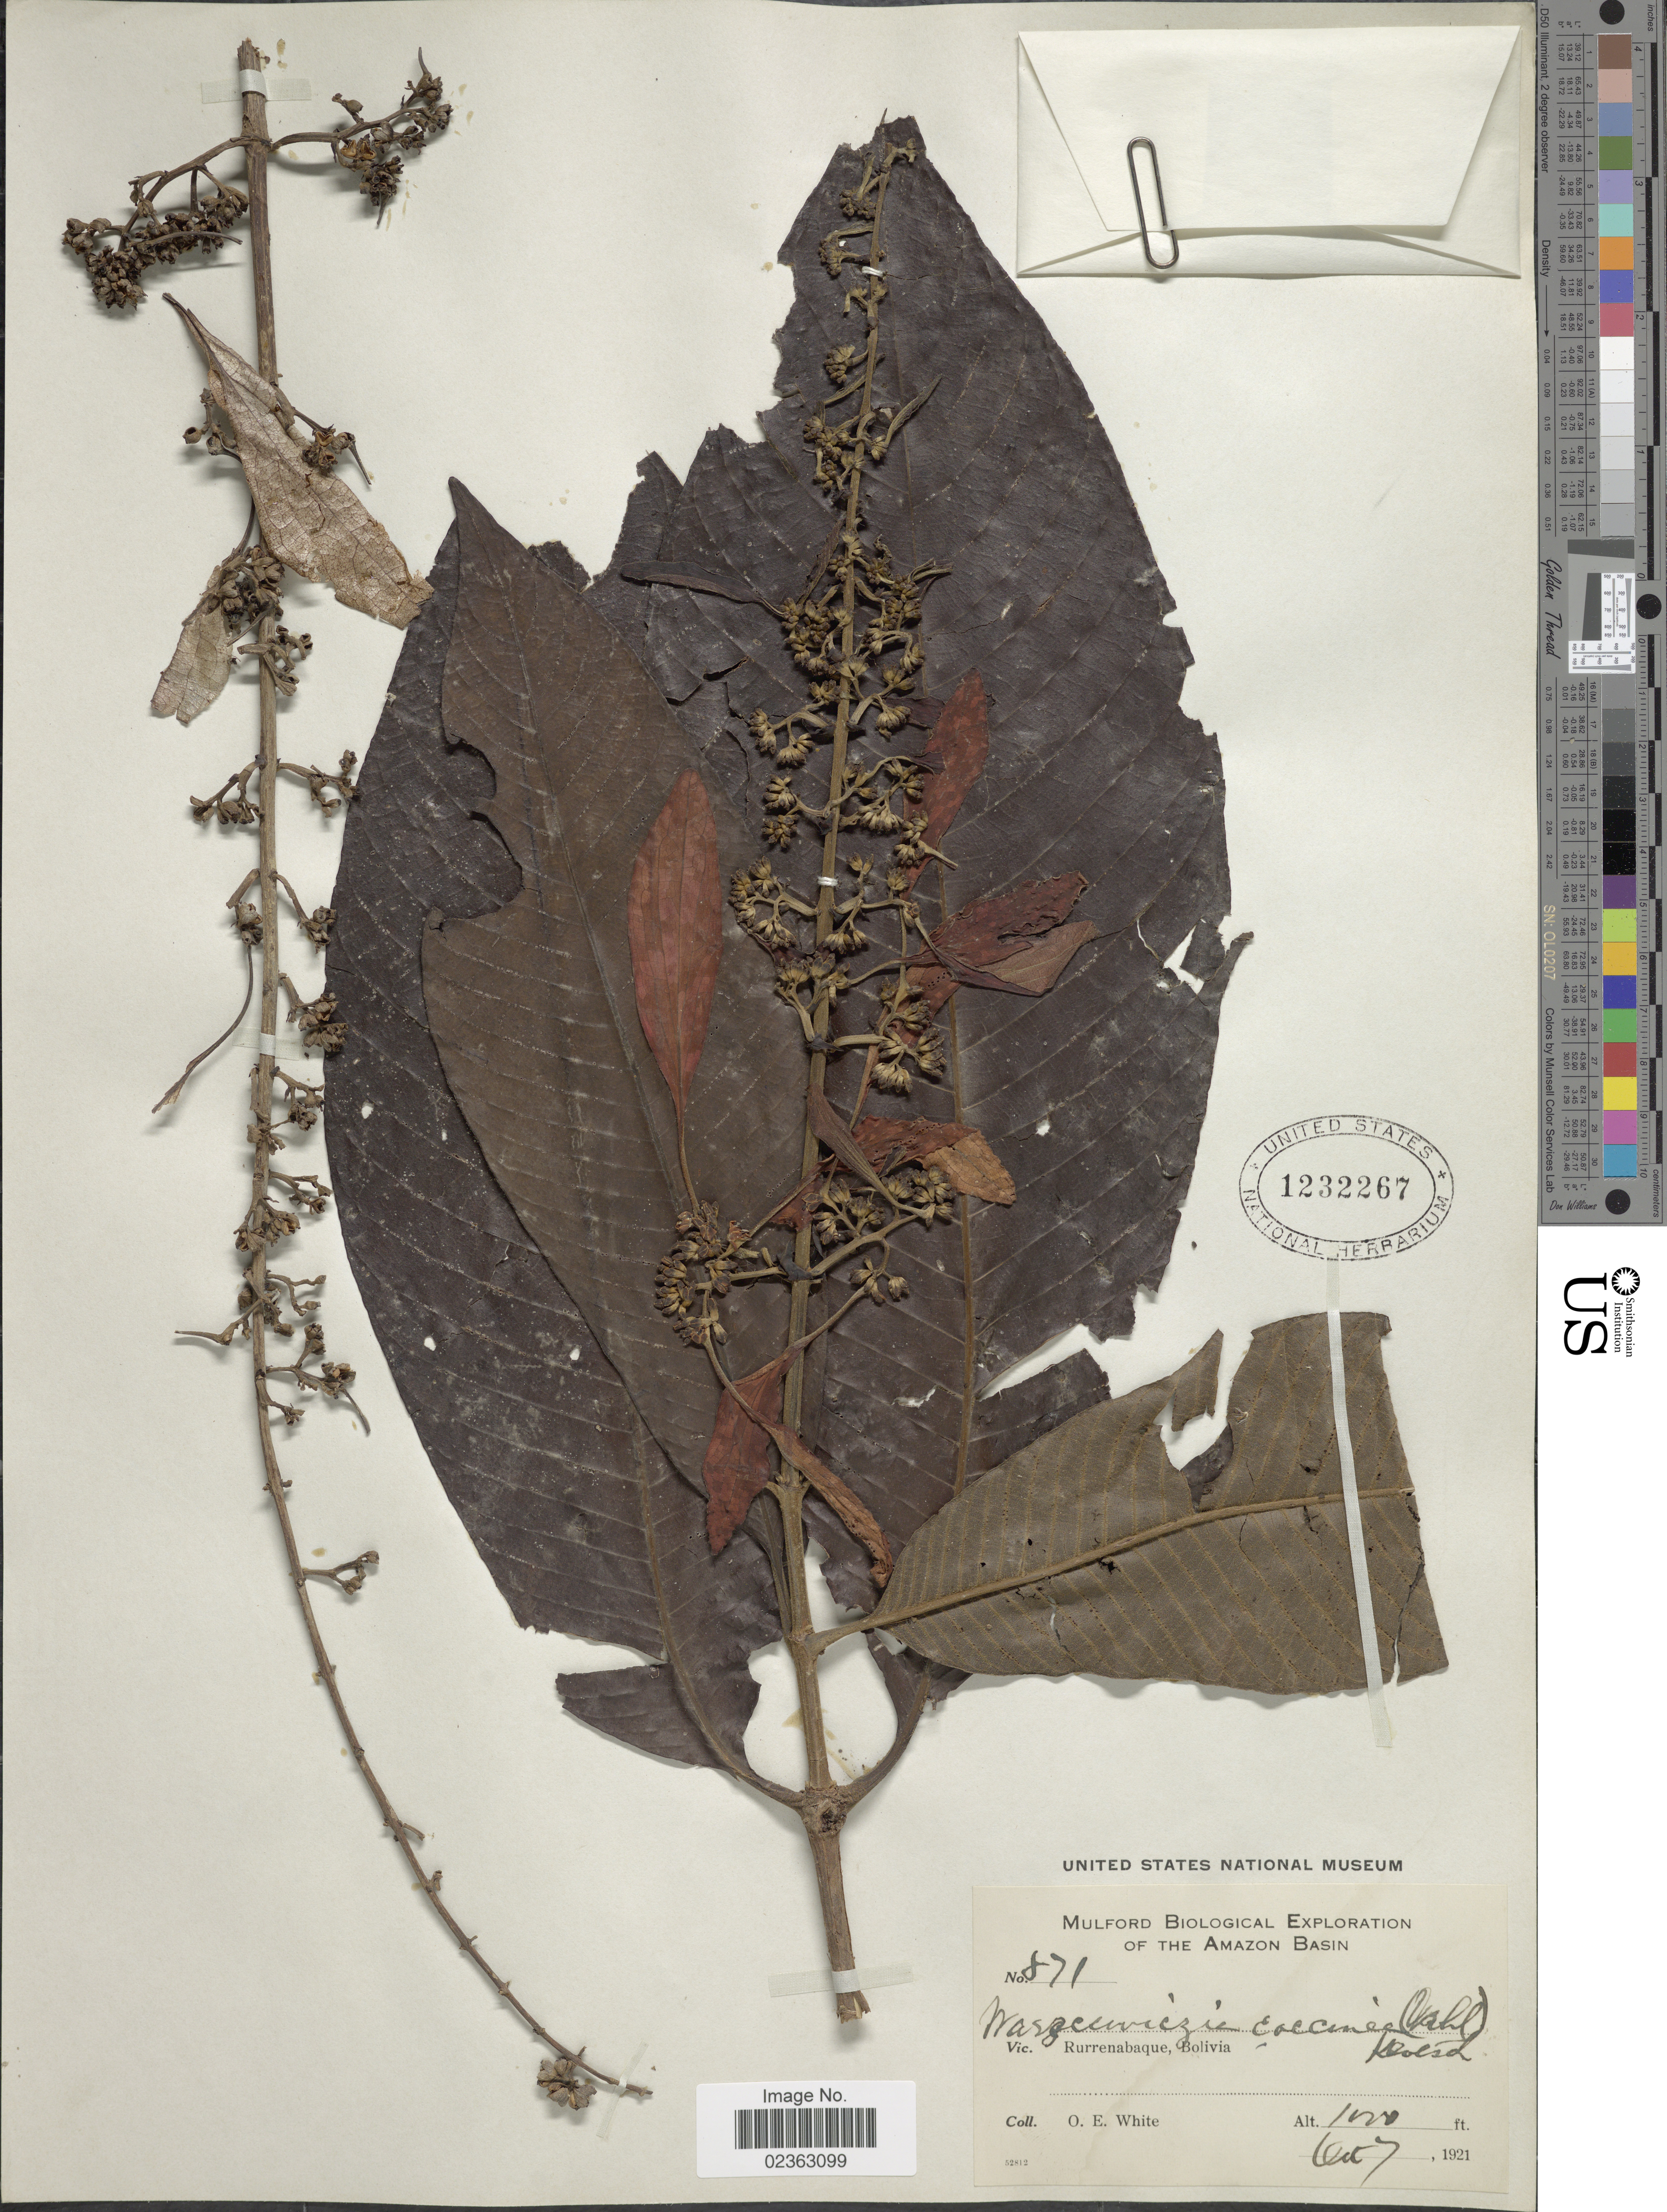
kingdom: Plantae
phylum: Tracheophyta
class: Magnoliopsida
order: Gentianales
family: Rubiaceae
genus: Warszewiczia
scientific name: Warszewiczia coccinea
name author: (Vahl) Klotzsch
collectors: O. E. White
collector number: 871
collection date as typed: Oct 7, 1921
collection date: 1921-10-07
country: Bolivia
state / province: Beni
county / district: José Ballivián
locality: Rurrenabaque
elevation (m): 305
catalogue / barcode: US 1232267